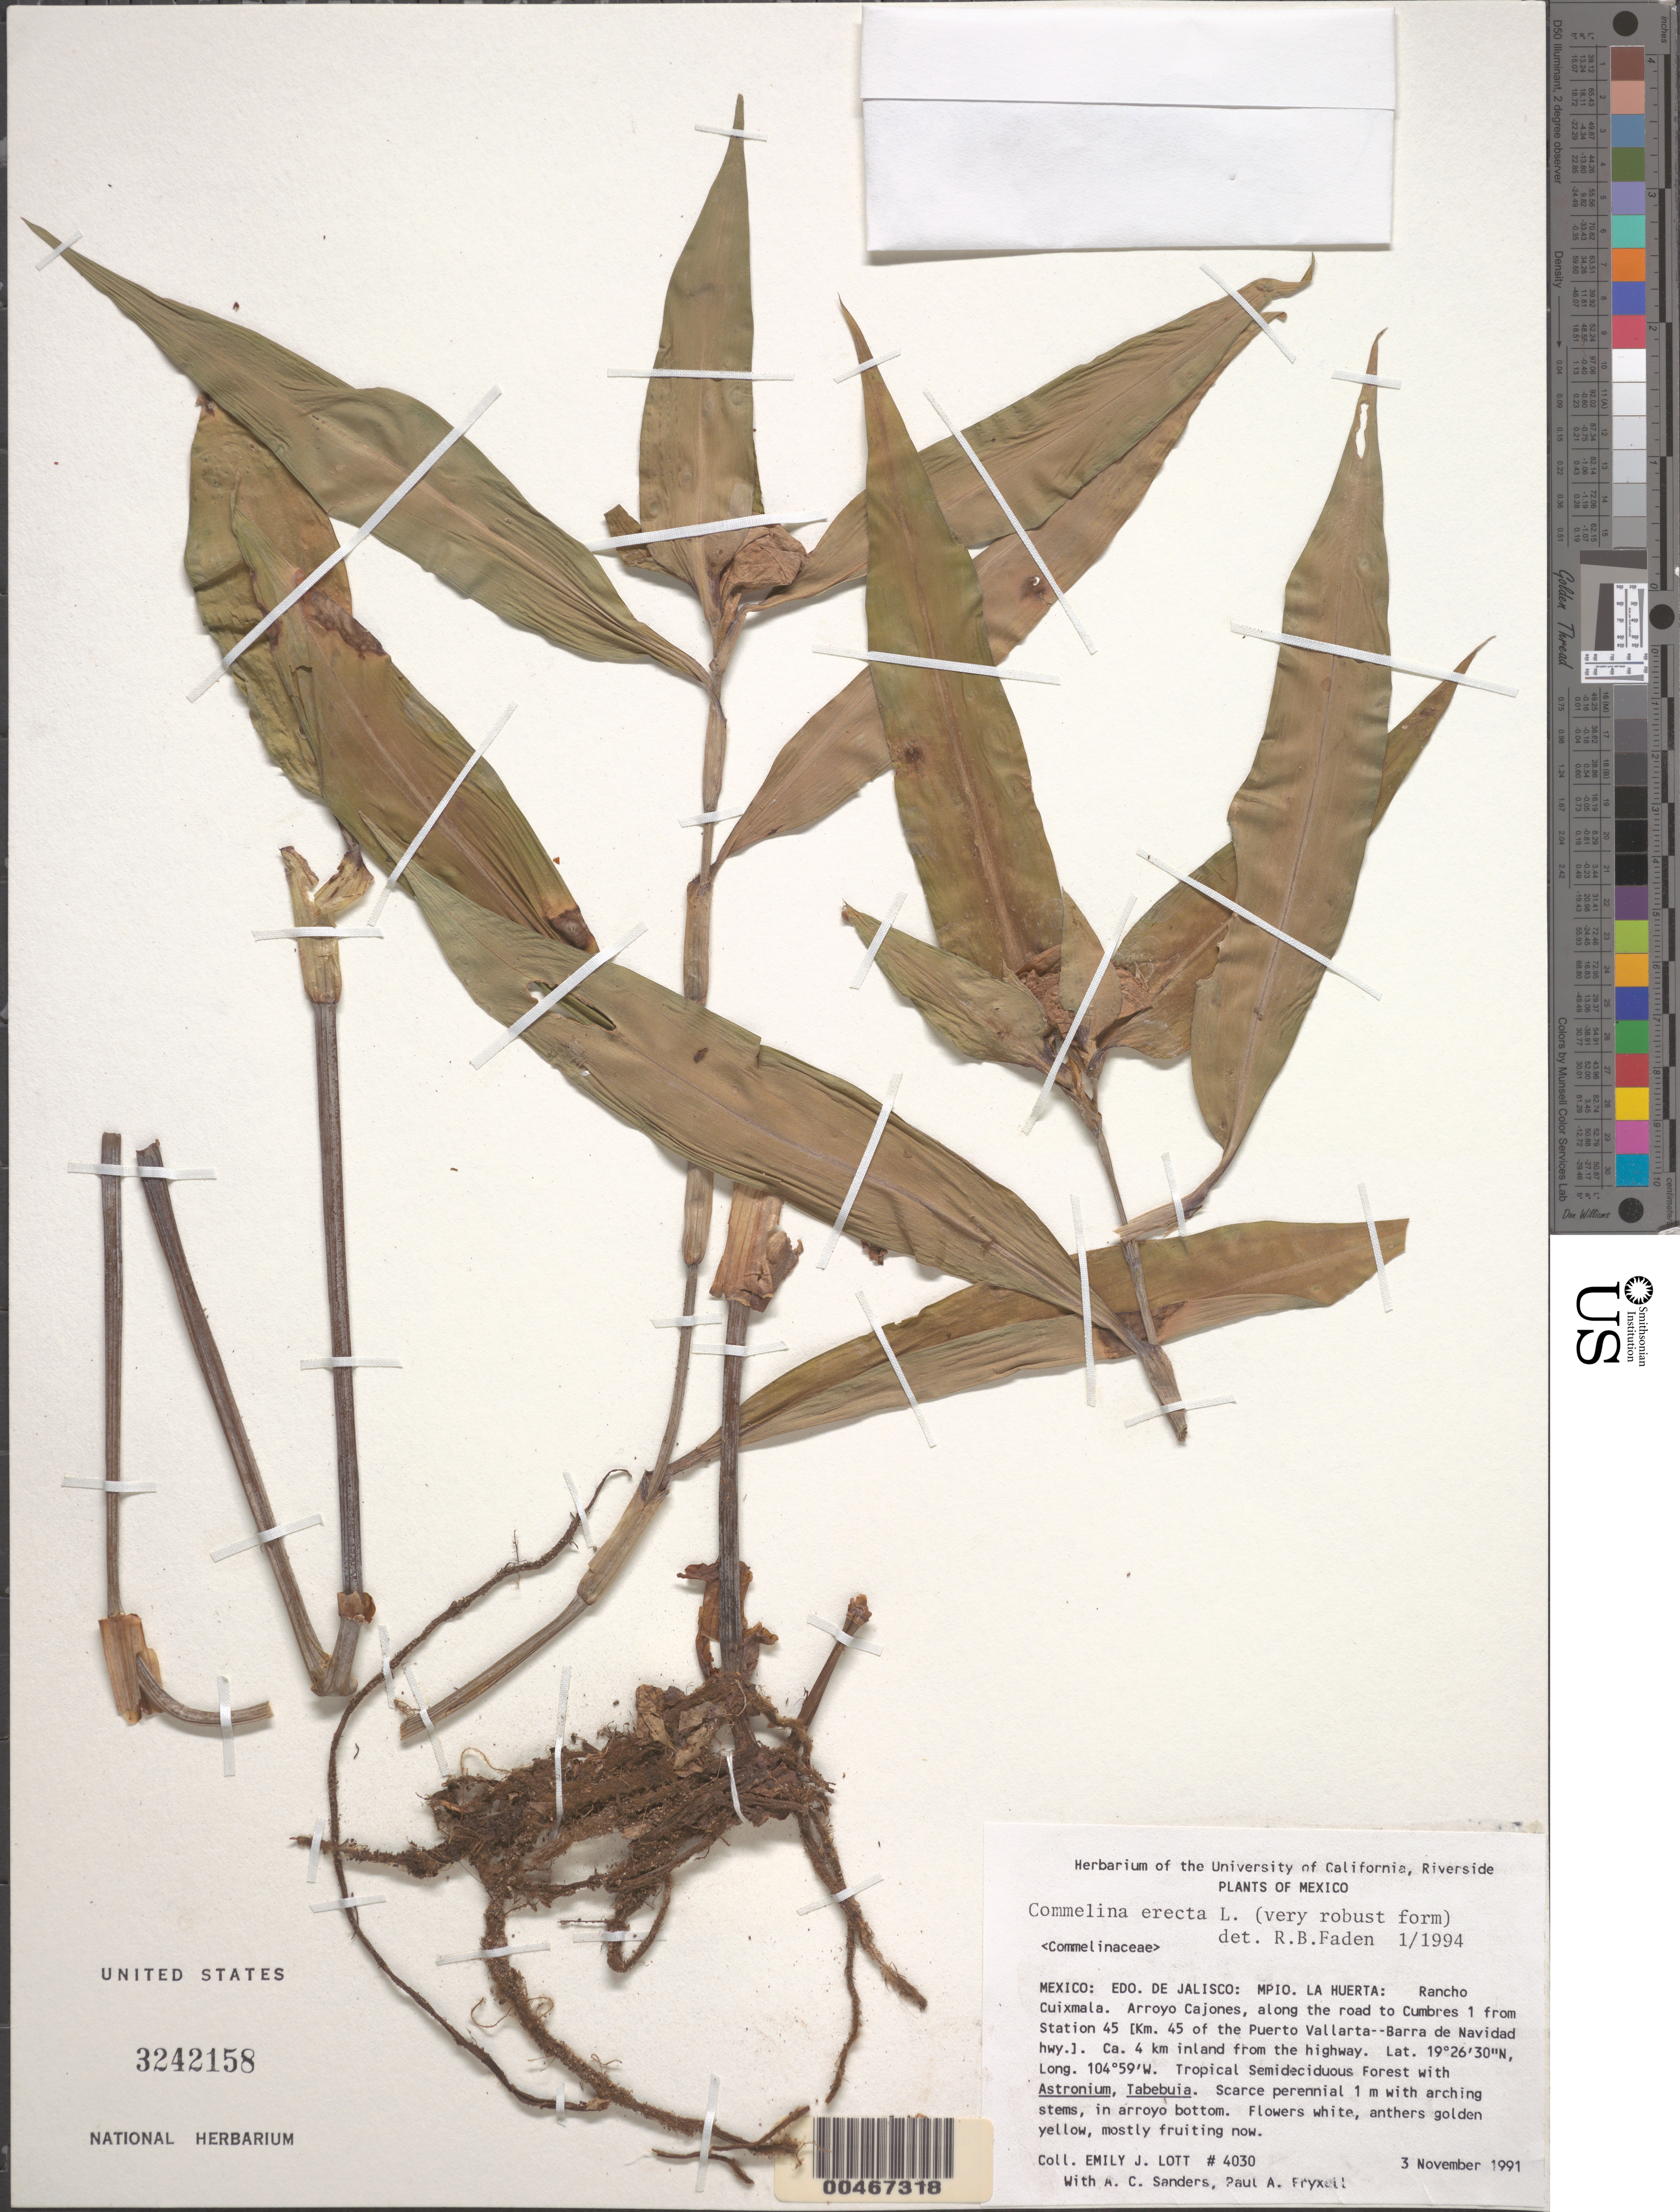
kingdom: Plantae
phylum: Tracheophyta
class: Liliopsida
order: Commelinales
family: Commelinaceae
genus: Commelina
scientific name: Commelina erecta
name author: L.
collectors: E. Lott, A. Sanders & P. A. Fryxell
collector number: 4030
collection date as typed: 03 Nov 1991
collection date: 1991-11-03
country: Mexico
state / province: Jalisco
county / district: Huerta, La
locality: Rancho Cuixmala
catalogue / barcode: US 3242158